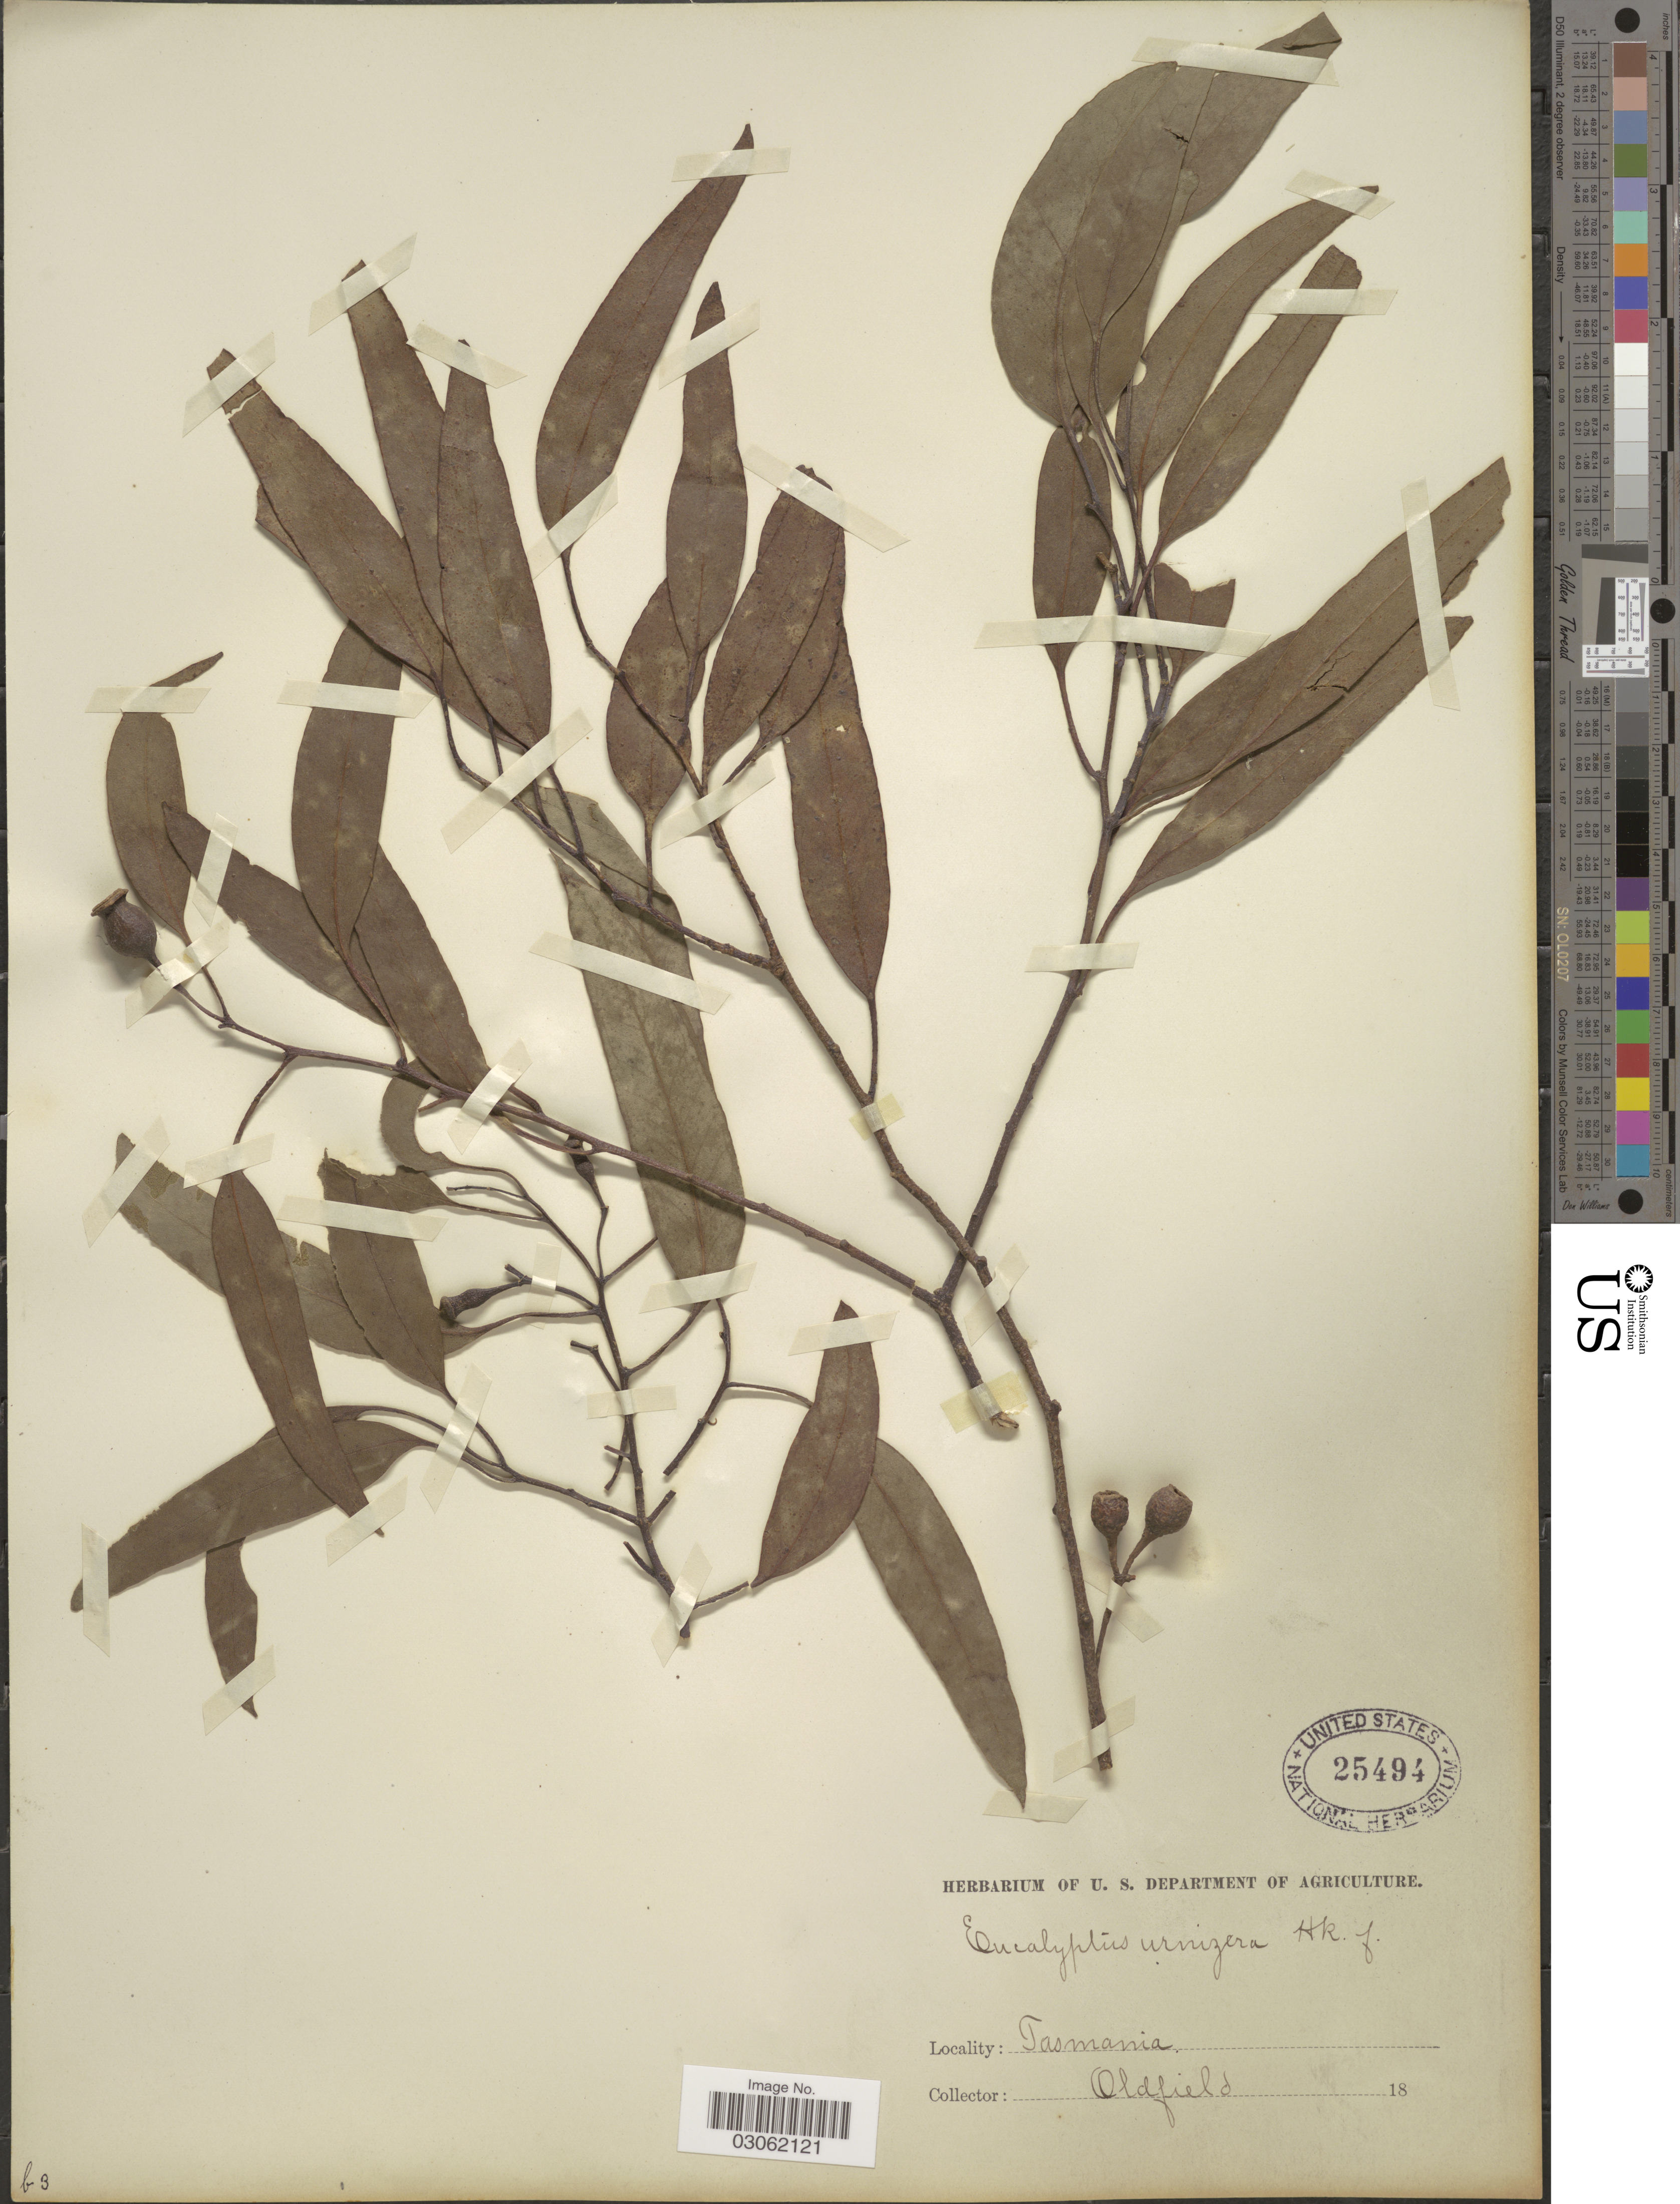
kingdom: Plantae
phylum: Tracheophyta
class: Magnoliopsida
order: Myrtales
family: Myrtaceae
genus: Eucalyptus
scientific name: Eucalyptus urnigera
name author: Hook. f.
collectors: Oldfield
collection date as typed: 18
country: Australia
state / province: Tasmania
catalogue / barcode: US 25494